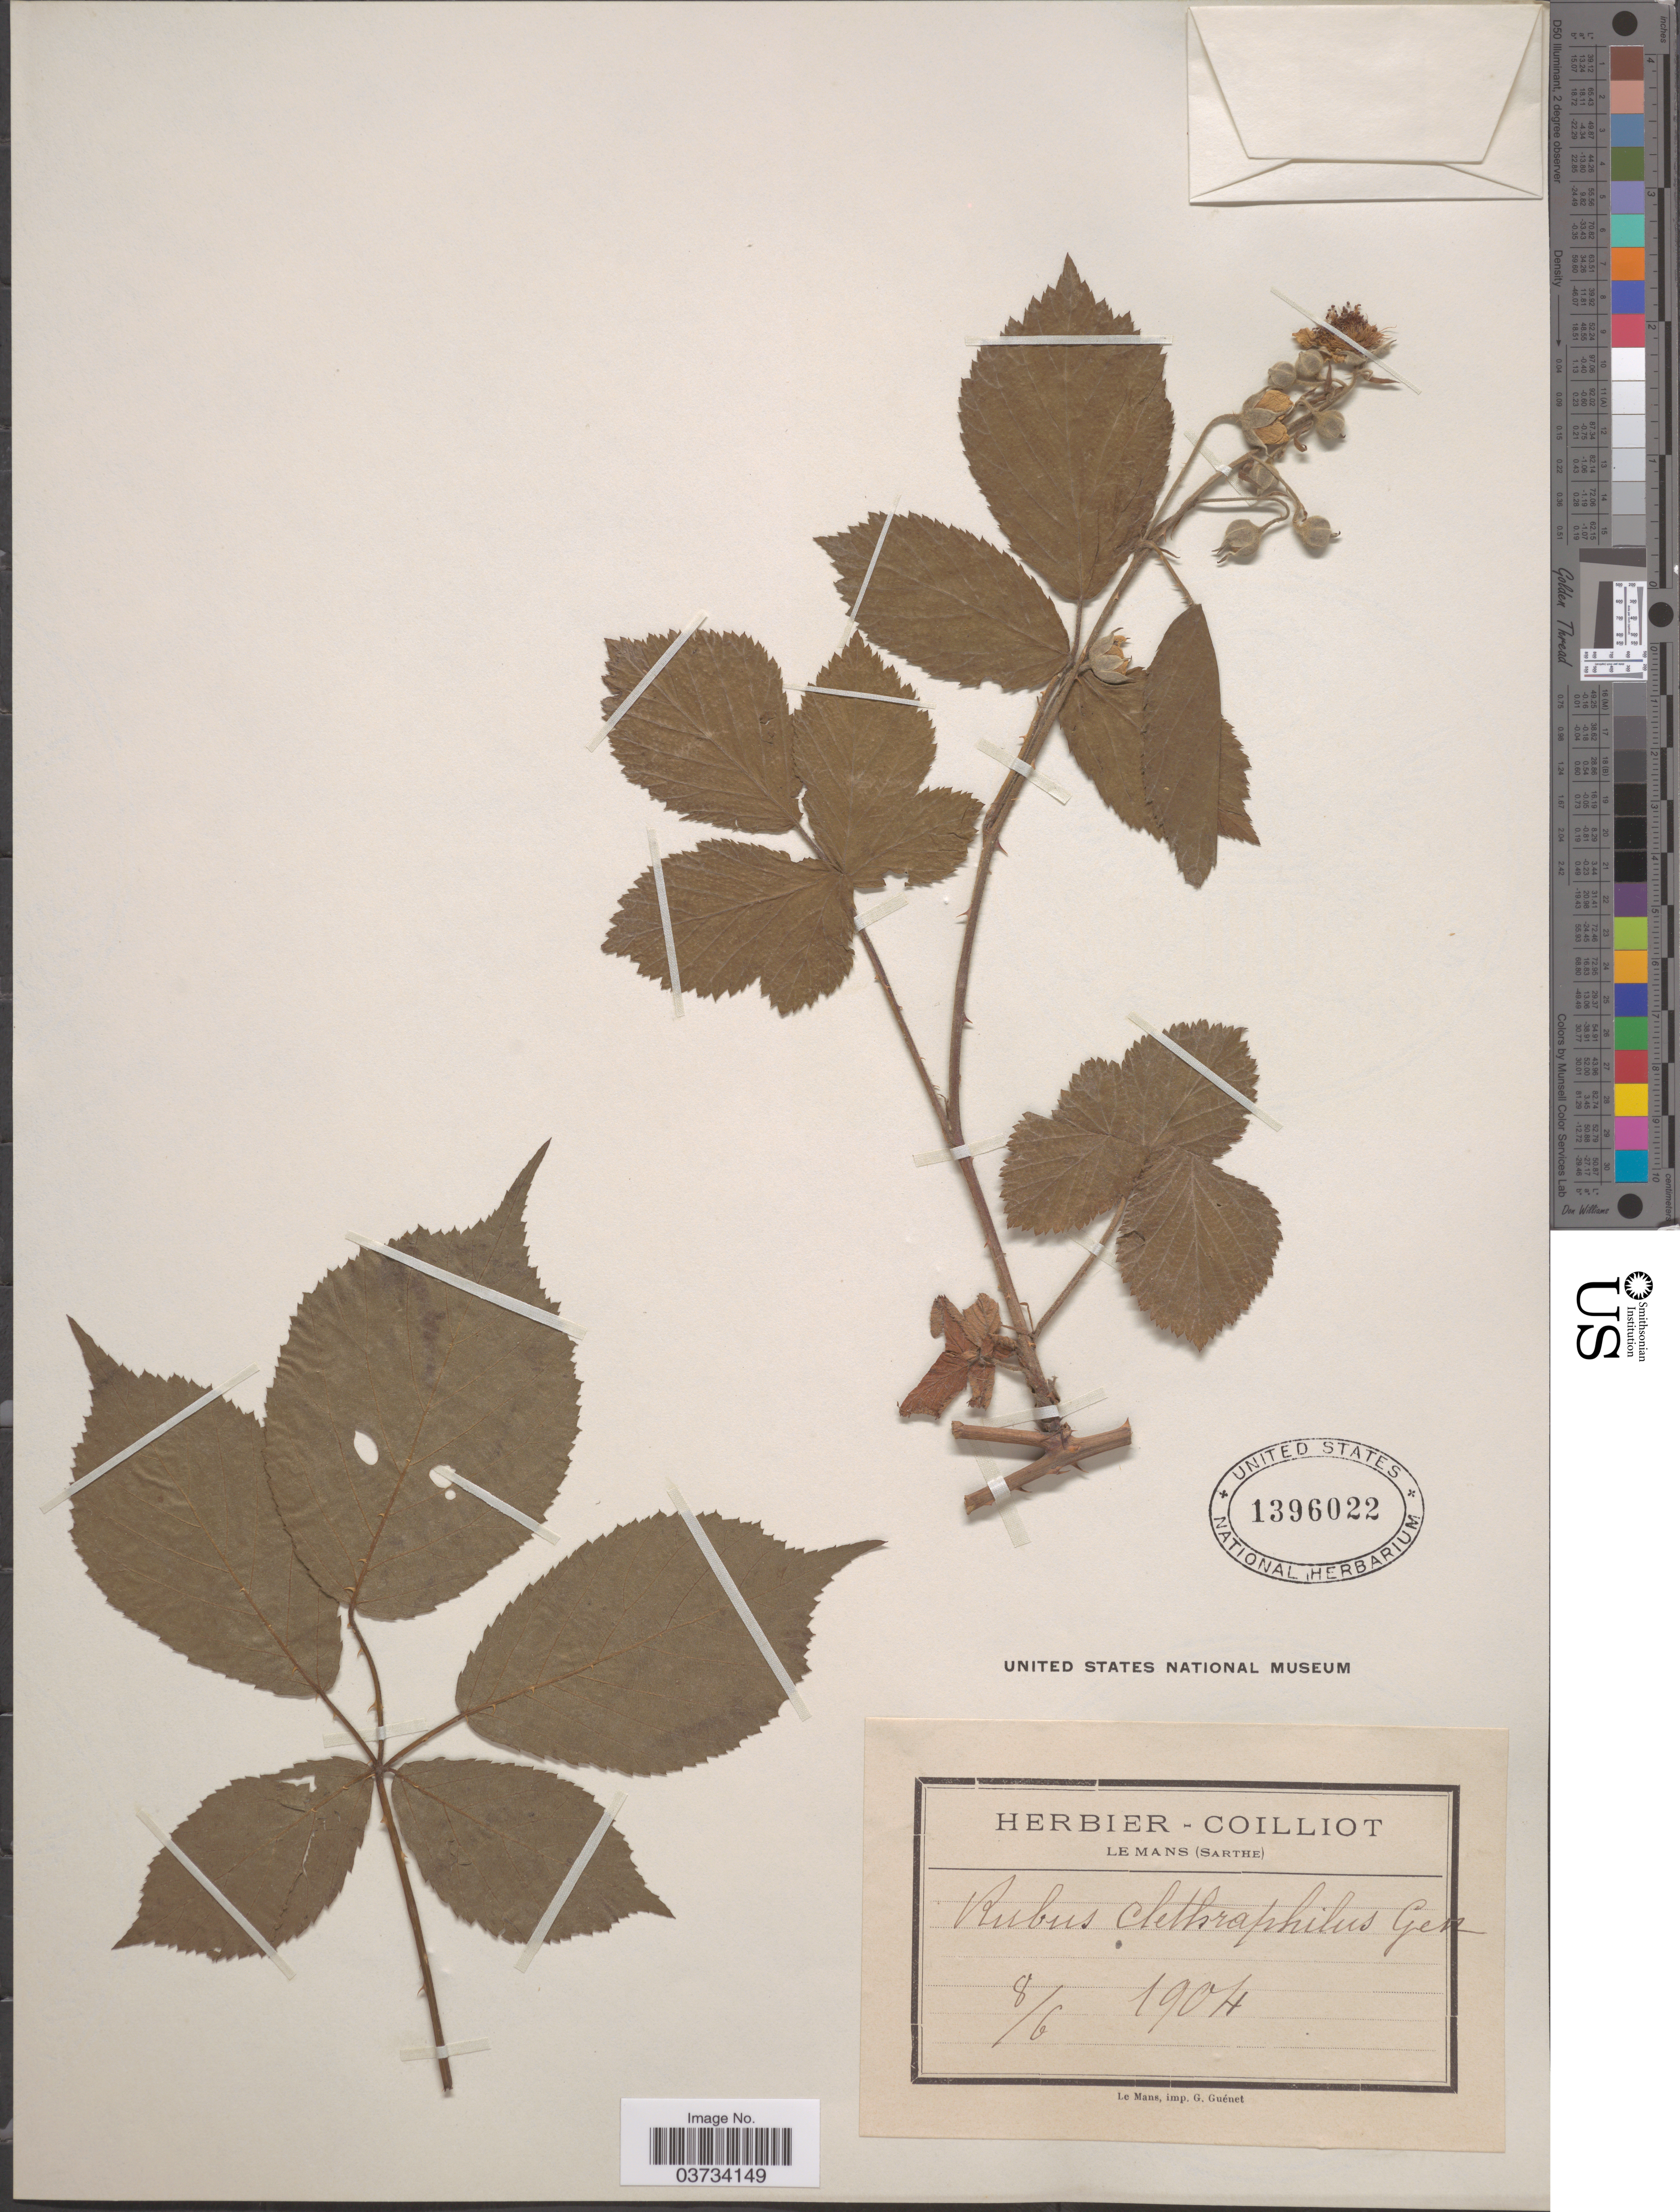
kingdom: Plantae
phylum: Tracheophyta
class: Magnoliopsida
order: Rosales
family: Rosaceae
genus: Rubus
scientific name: Rubus clethraphilus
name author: Genev.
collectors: ex herb. Coilliot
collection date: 1904-06-08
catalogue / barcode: US 1396022